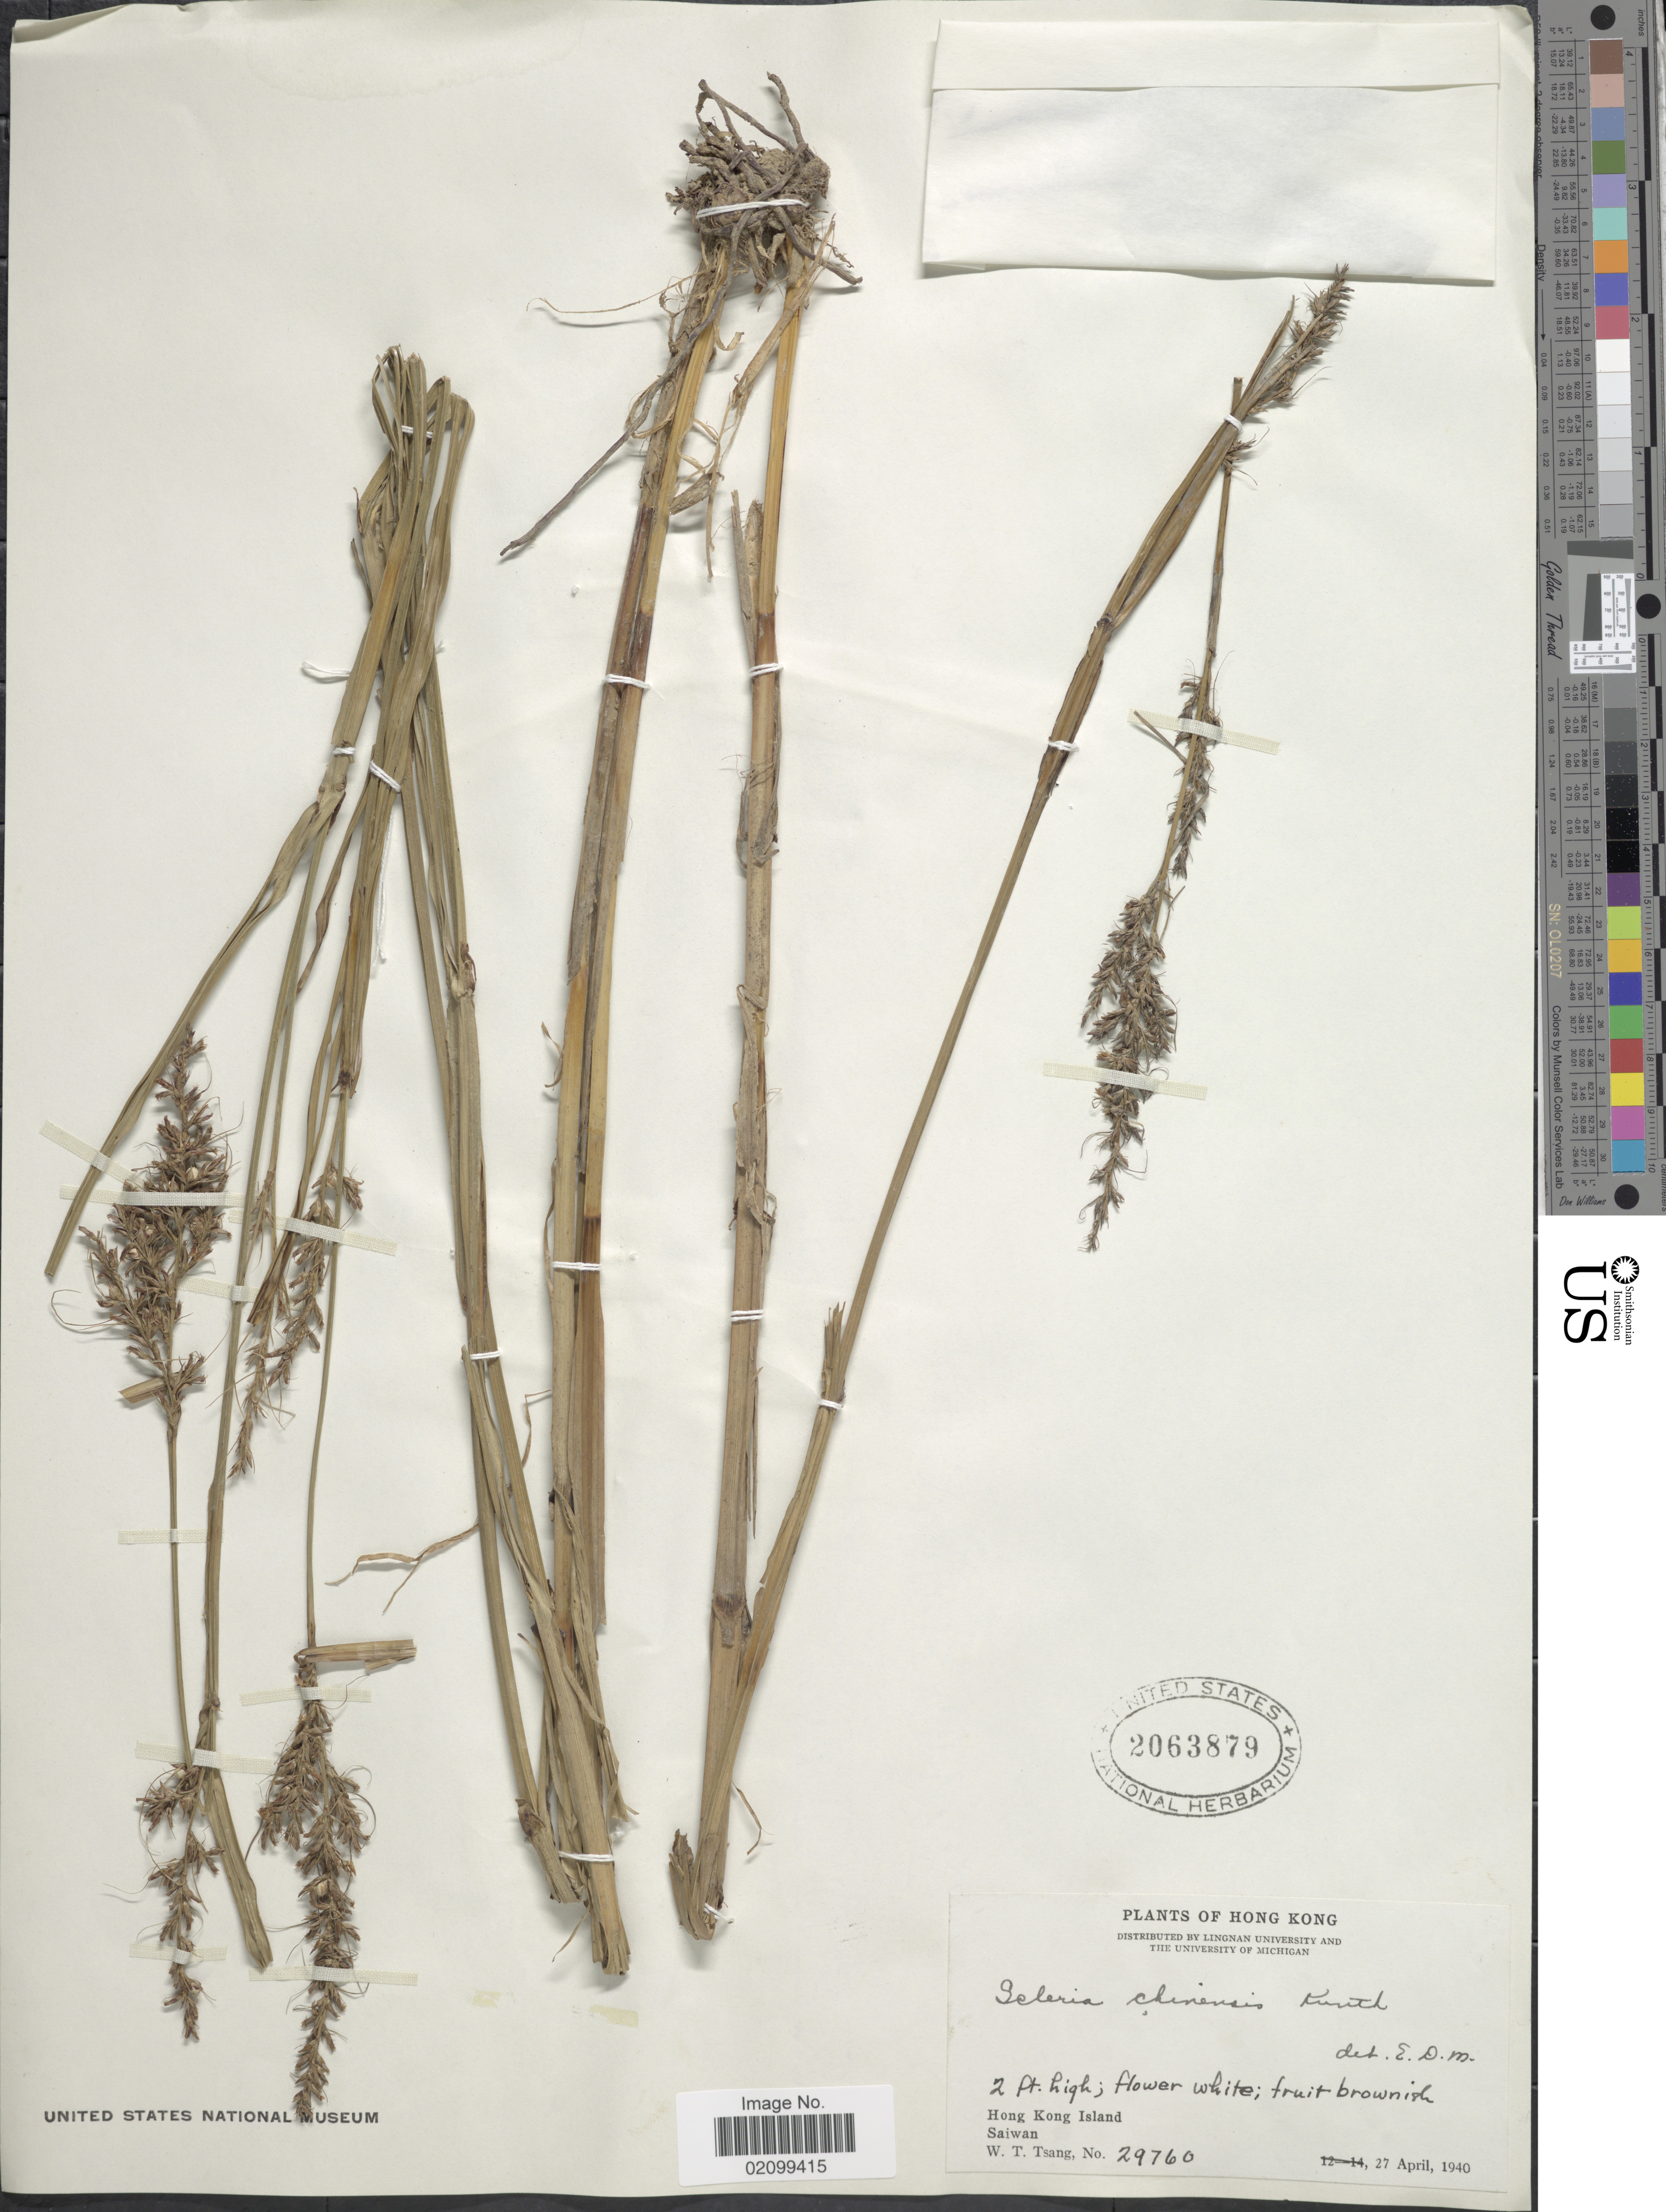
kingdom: Plantae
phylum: Tracheophyta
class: Liliopsida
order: Poales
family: Cyperaceae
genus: Scleria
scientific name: Scleria ciliaris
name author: Nees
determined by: Strong, Mark T., (BOT), Smithsonian Institution - National Museum of Natural History (UNITED STATES)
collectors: W. T. Tsang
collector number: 29760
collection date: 1940-04-27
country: China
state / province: Hong Kong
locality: Hong Kong Island. Saiwan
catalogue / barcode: US 2063879